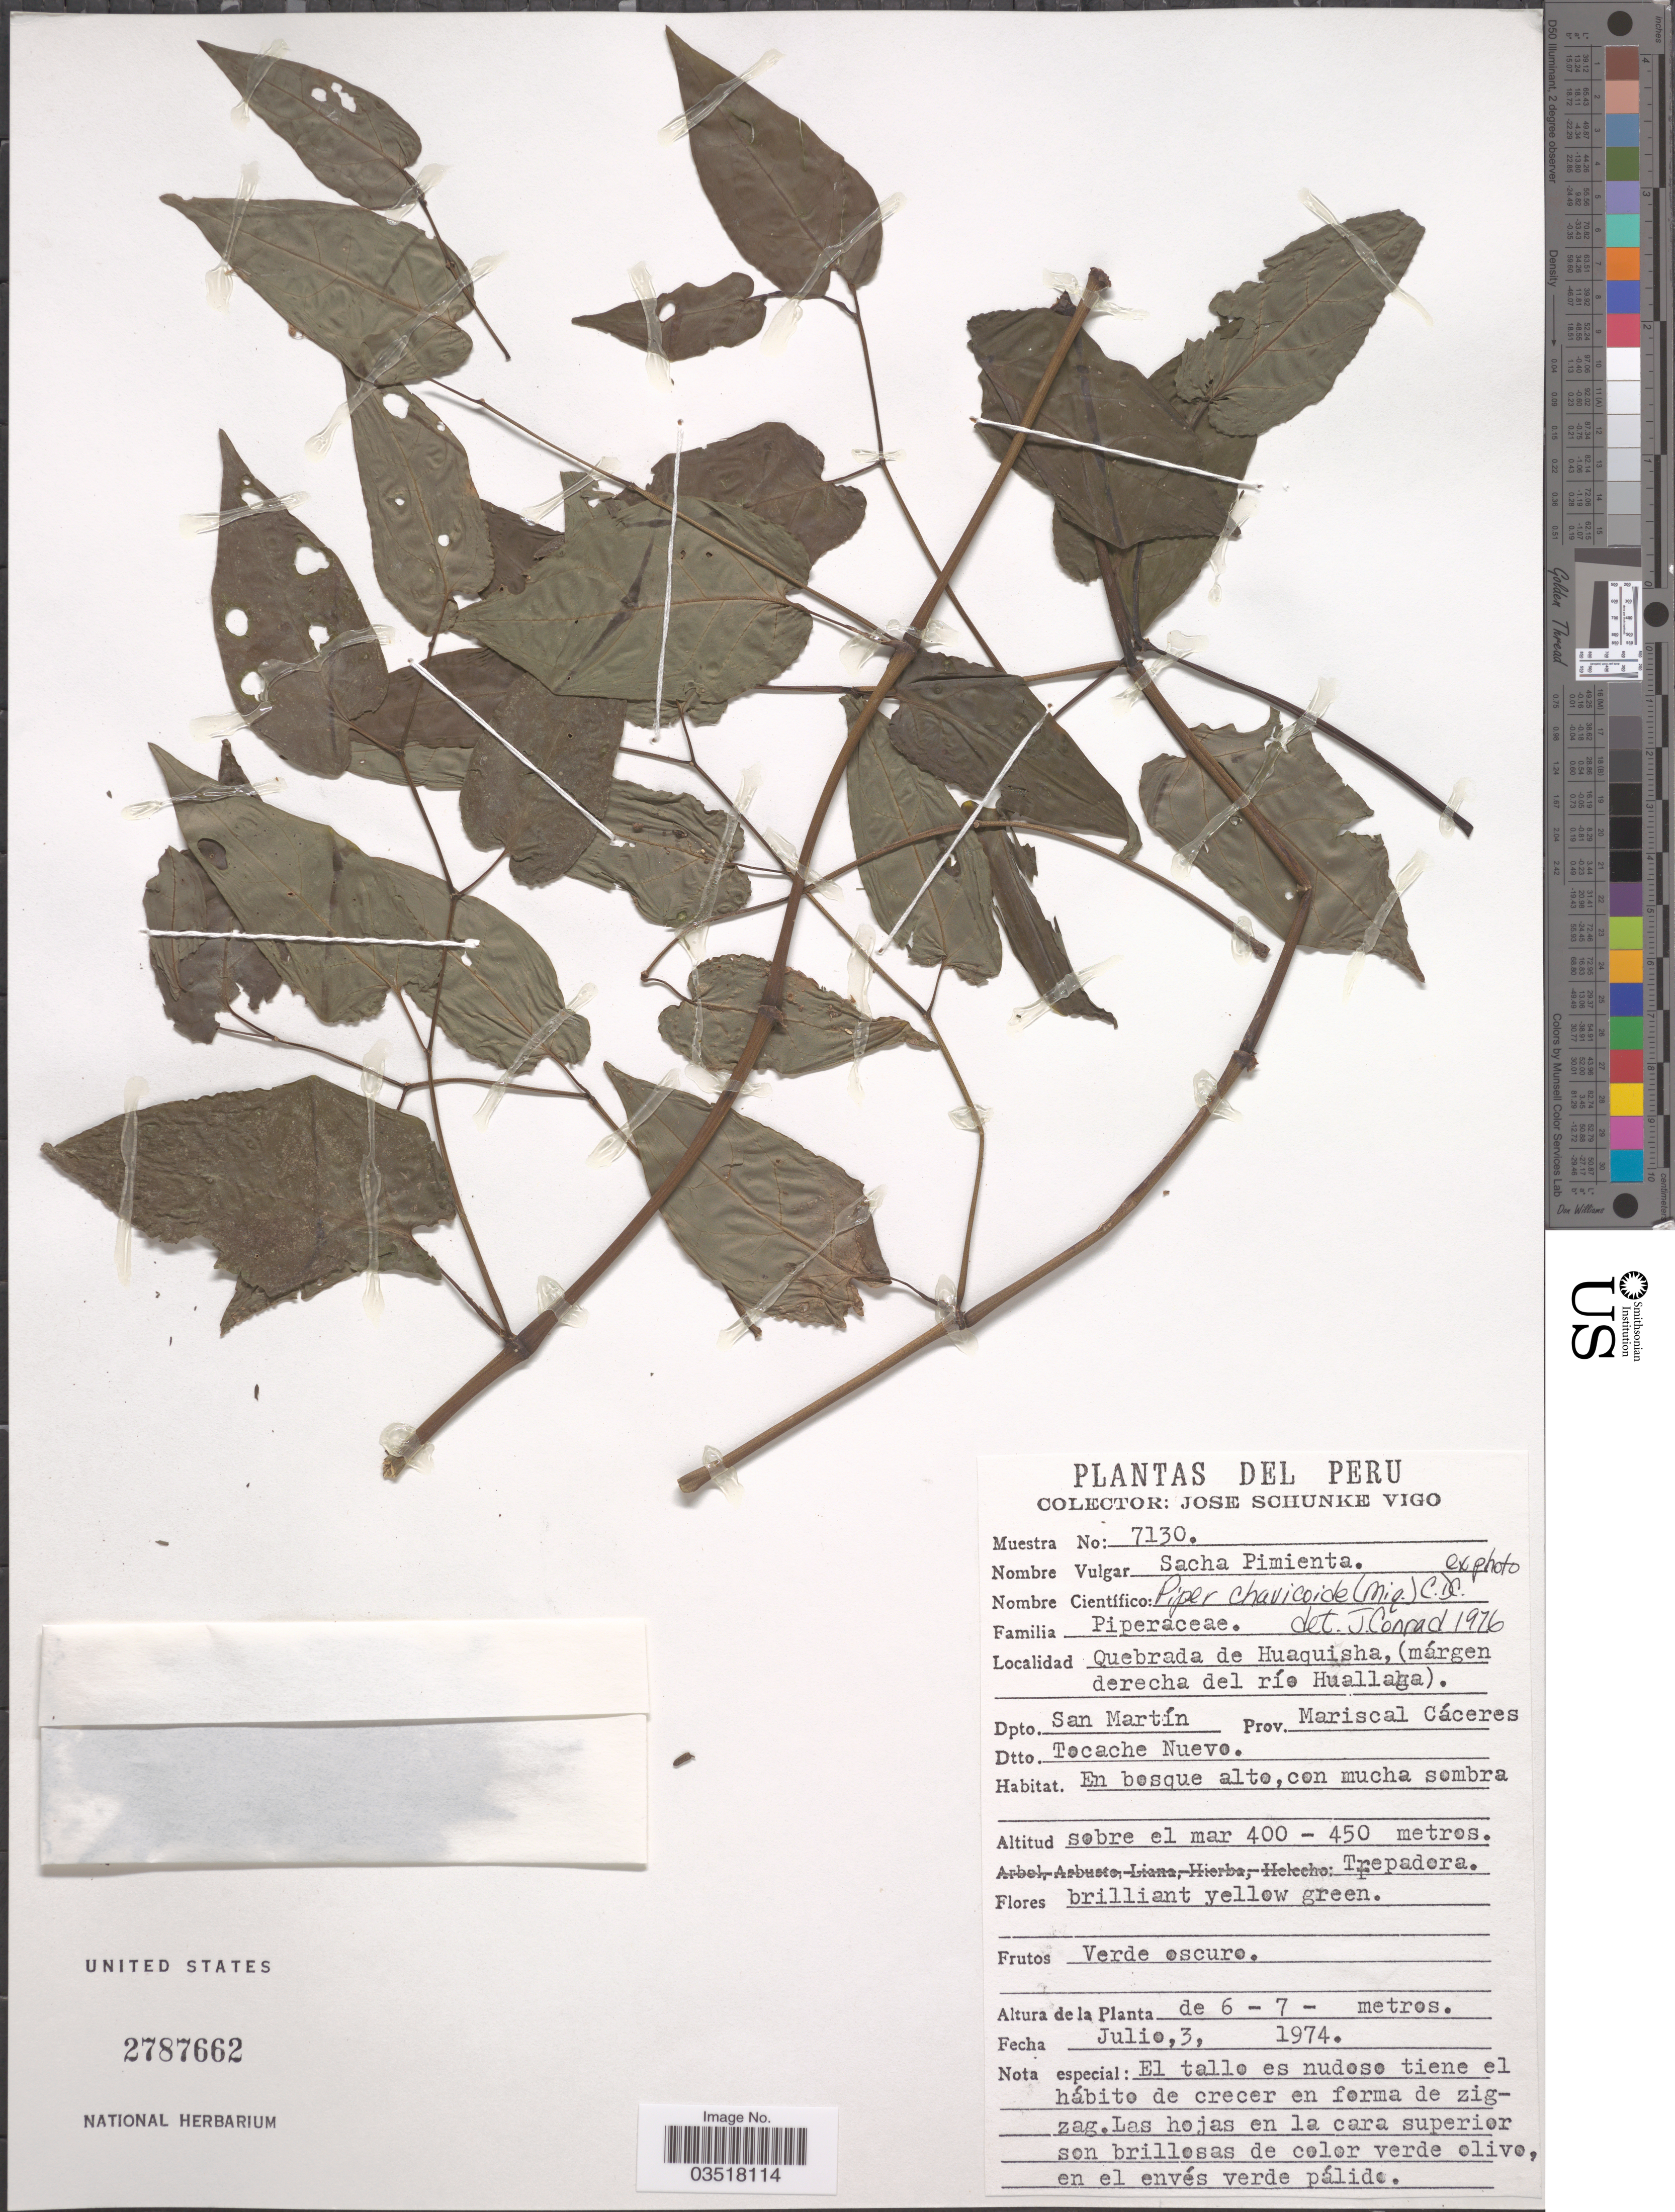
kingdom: Plantae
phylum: Tracheophyta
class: Magnoliopsida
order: Piperales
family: Piperaceae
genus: Piper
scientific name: Piper chavicoide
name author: (Miq.) C. DC.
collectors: J. Schunke Vigo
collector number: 7130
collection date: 1974-07-03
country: Peru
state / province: San Martín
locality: Quebrada de Huaquisha, (márgen derecha del río Huallaga). Dpto. San Martín. Prov. Mariscal Cáceres. Dtto. Tocache Nuevo.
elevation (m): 400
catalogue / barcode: US 278762